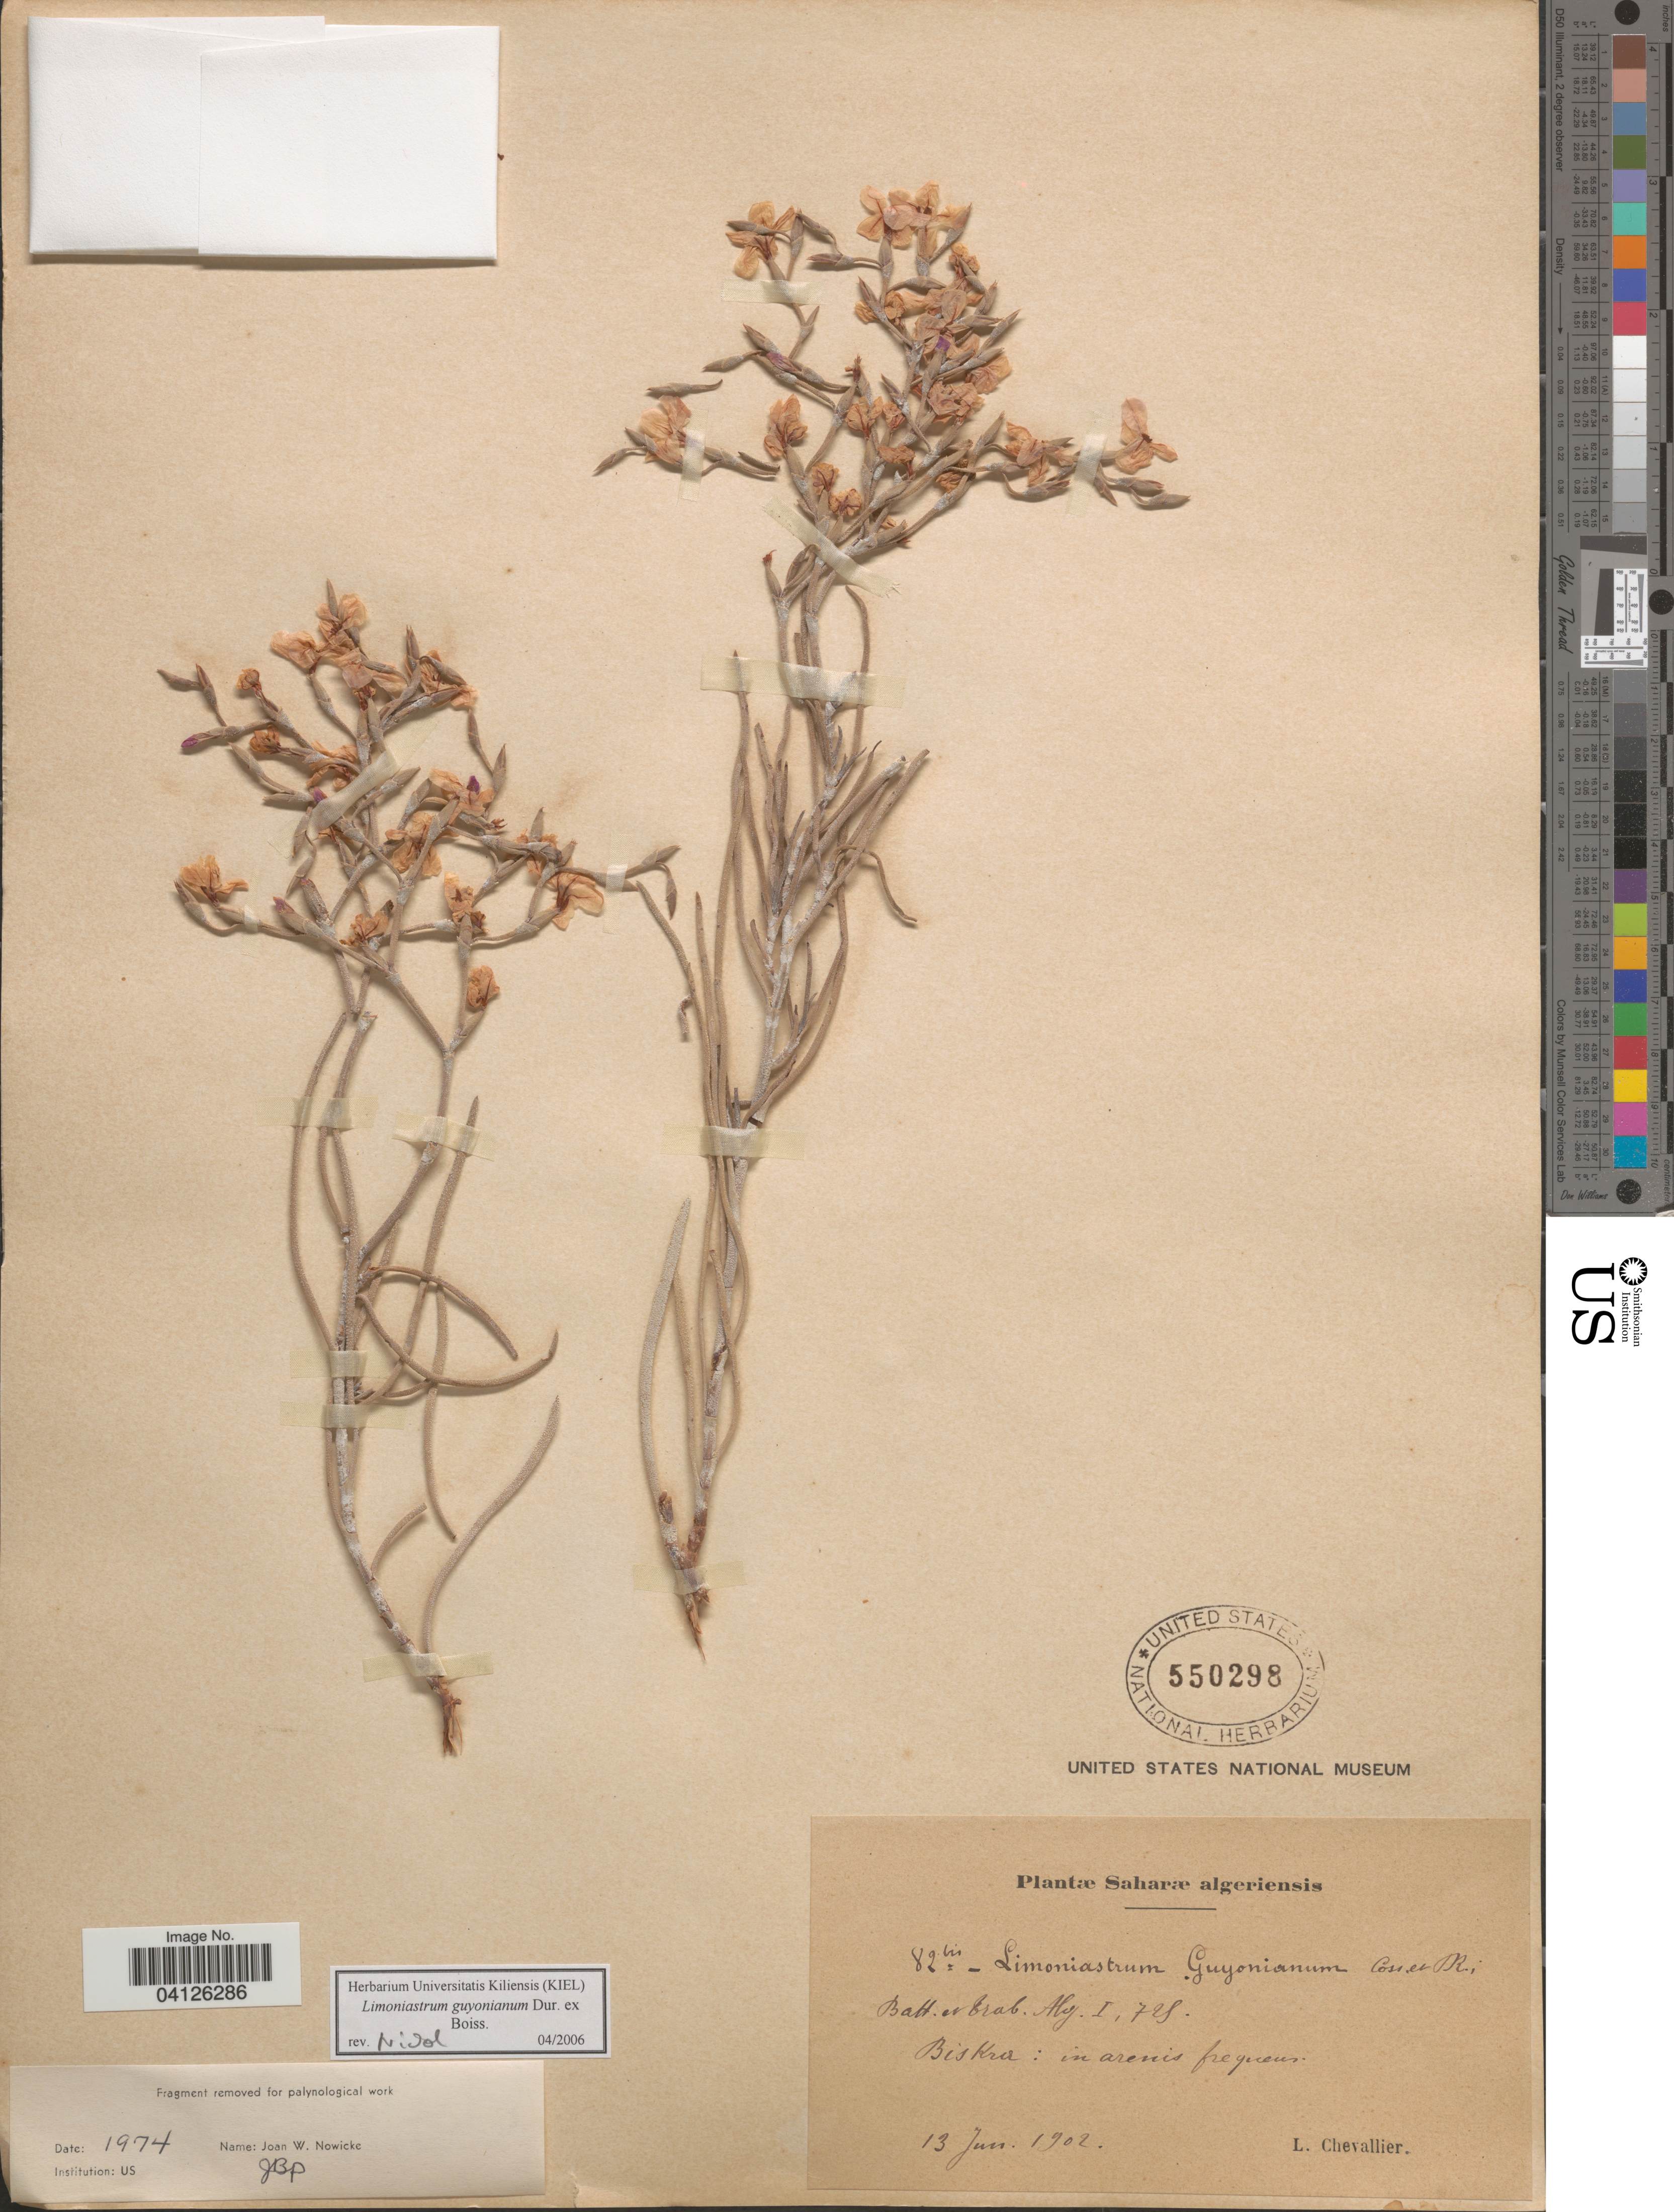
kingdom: Plantae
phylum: Tracheophyta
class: Magnoliopsida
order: Caryophyllales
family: Plumbaginaceae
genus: Limoniastrum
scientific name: Limoniastrum guyonianum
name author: Durieu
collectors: L. Chevallier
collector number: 82bis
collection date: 1902-06-13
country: Algeria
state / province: Biskra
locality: Saharæ algeriensis.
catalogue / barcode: US 550298